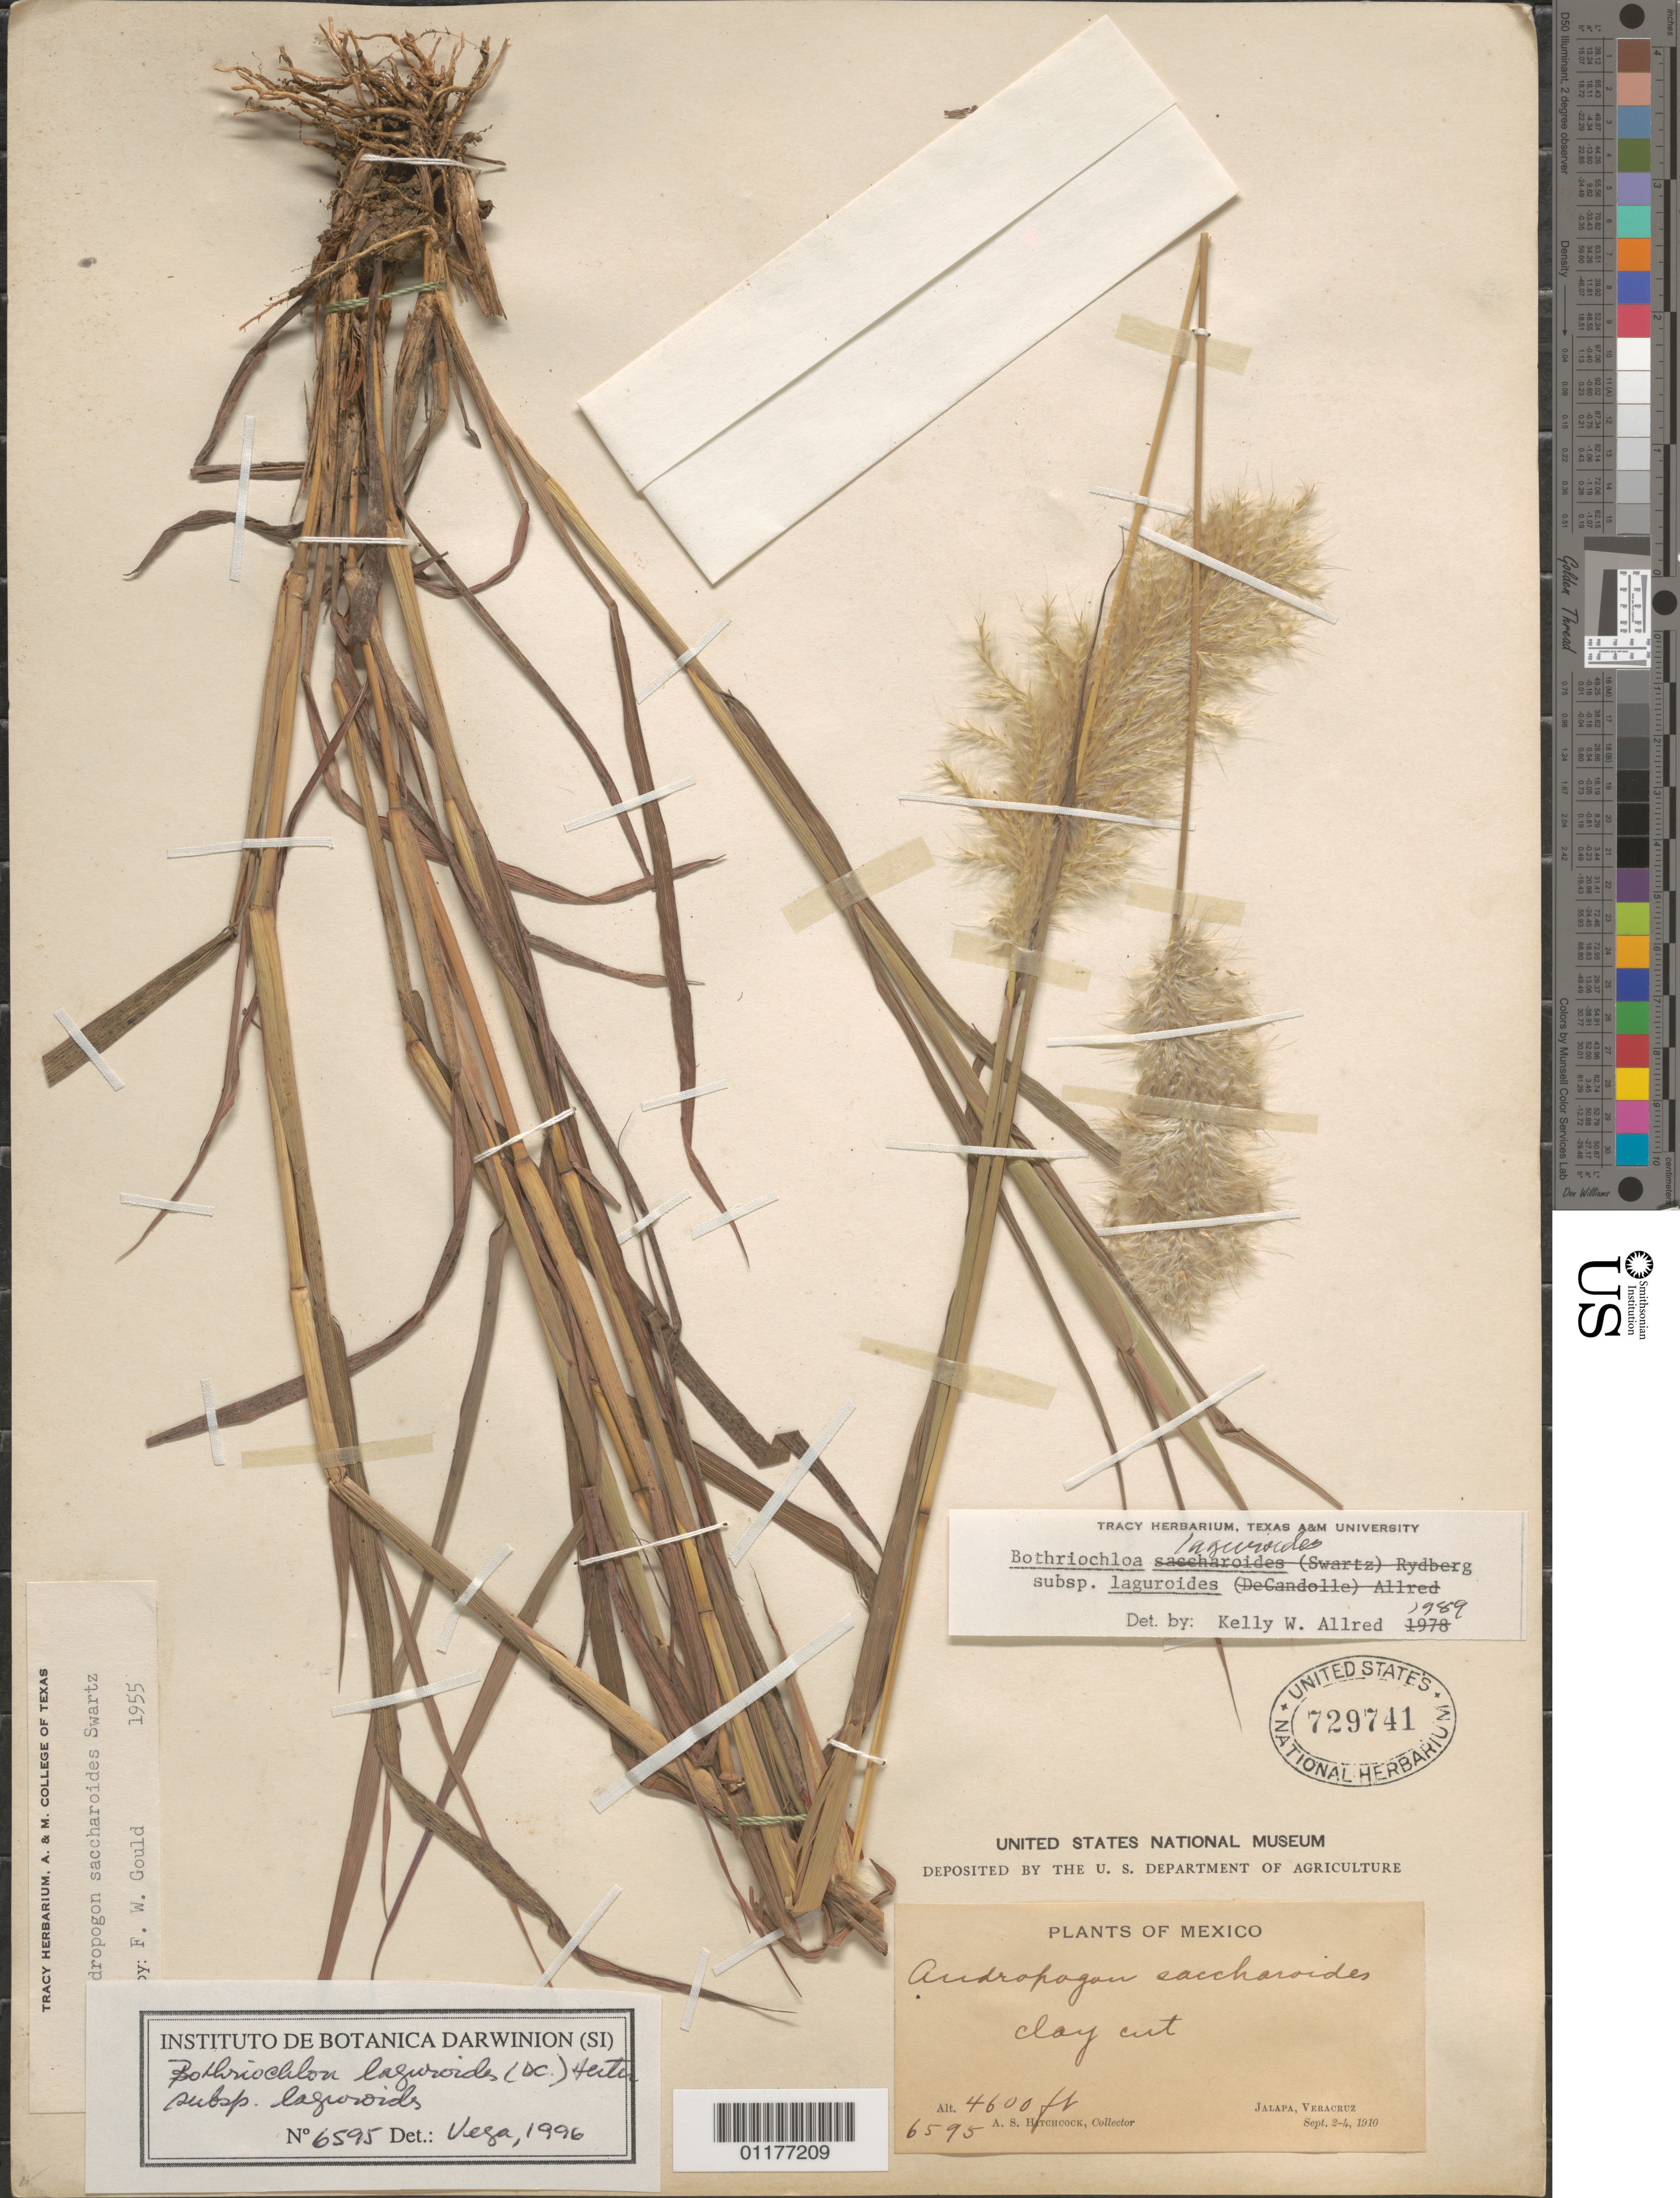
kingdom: Plantae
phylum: Tracheophyta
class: Liliopsida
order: Poales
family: Poaceae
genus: Bothriochloa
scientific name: Bothriochloa laguroides subsp. laguroides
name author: (DC.) Herter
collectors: A. S. Hitchcock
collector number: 6595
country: Mexico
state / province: Veracruz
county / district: Jalapa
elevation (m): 1402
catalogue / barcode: US 729741